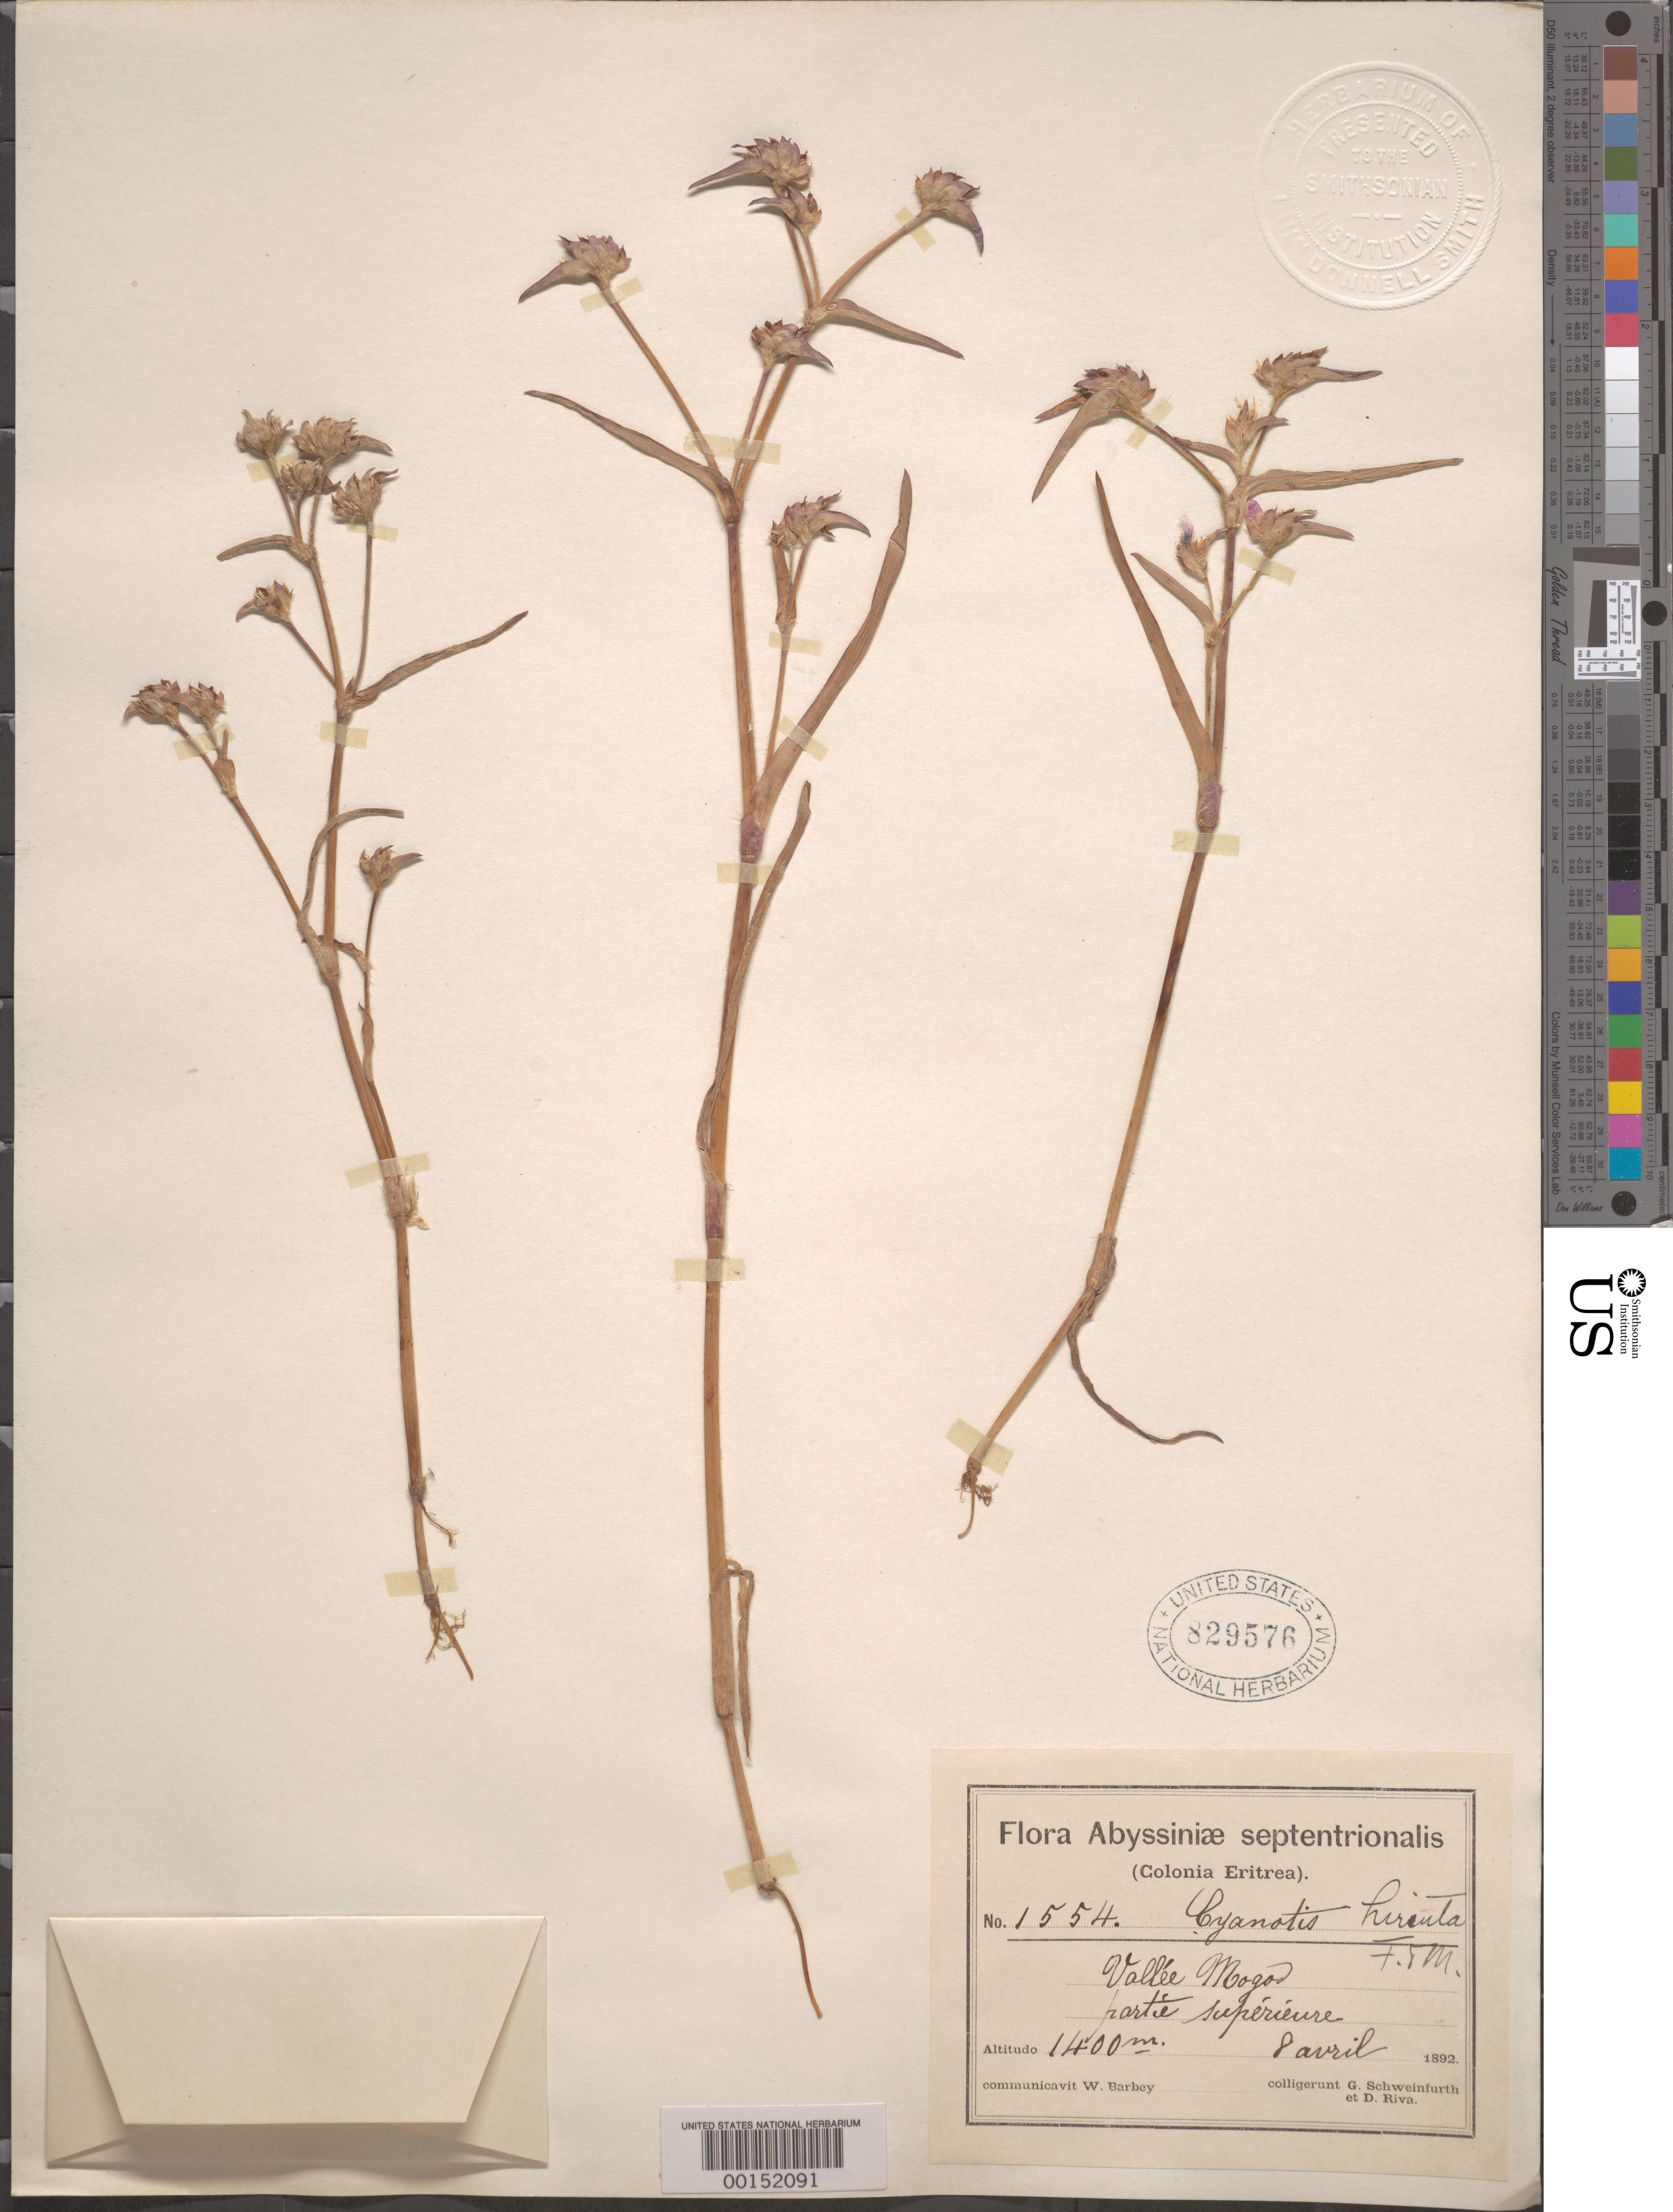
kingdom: Plantae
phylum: Tracheophyta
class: Liliopsida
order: Commelinales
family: Commelinaceae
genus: Cyanotis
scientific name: Cyanotis barbata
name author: D. Don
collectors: G. A. Schweinfurth & D. Riva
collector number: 1554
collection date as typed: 08 Apr 1892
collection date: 1892-04-08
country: Ethiopia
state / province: Oromiya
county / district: Welega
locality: Mogov valley. [mogor valley?]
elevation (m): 1400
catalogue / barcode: US 829576